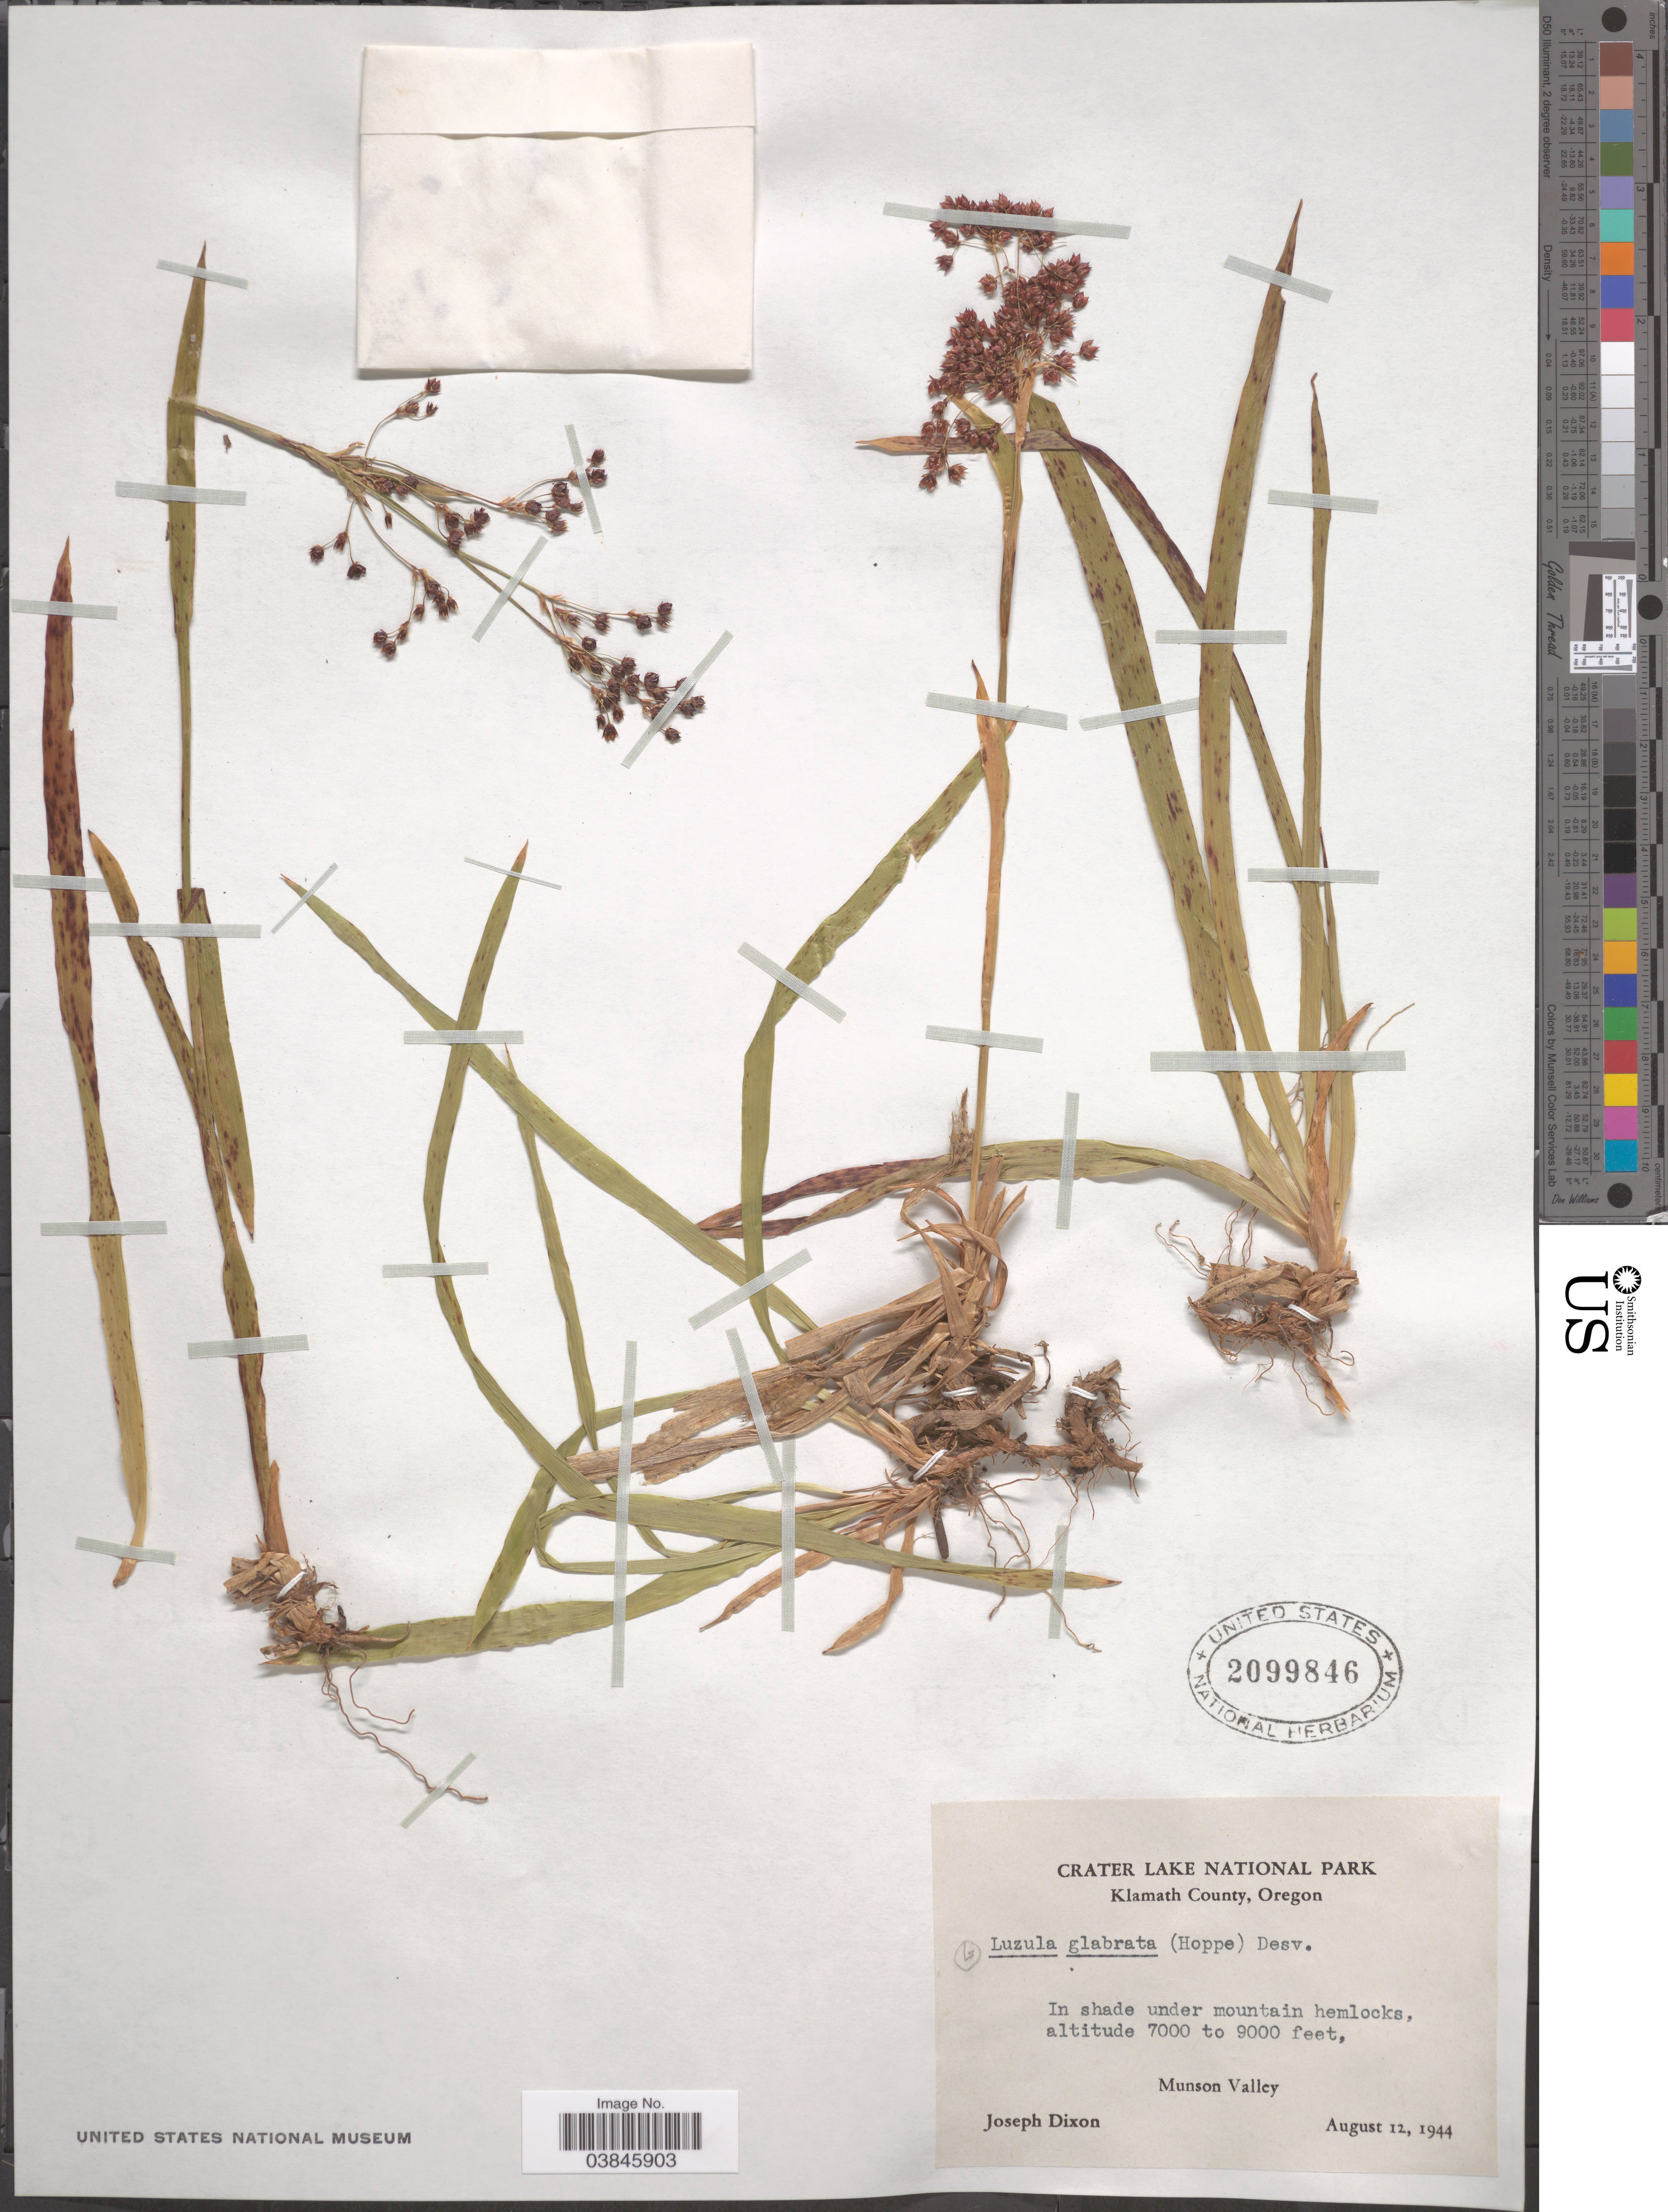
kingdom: Plantae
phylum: Tracheophyta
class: Liliopsida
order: Poales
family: Juncaceae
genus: Luzula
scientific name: Luzula glabrata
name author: (Hoppe) Desv.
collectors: J. Dixon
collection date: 1944-08-12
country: United States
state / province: Oregon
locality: Crater Lake National Park. Klamath County. In shade under mountain hemlocks. Munson Valley.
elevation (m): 2134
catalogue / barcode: US 2099846